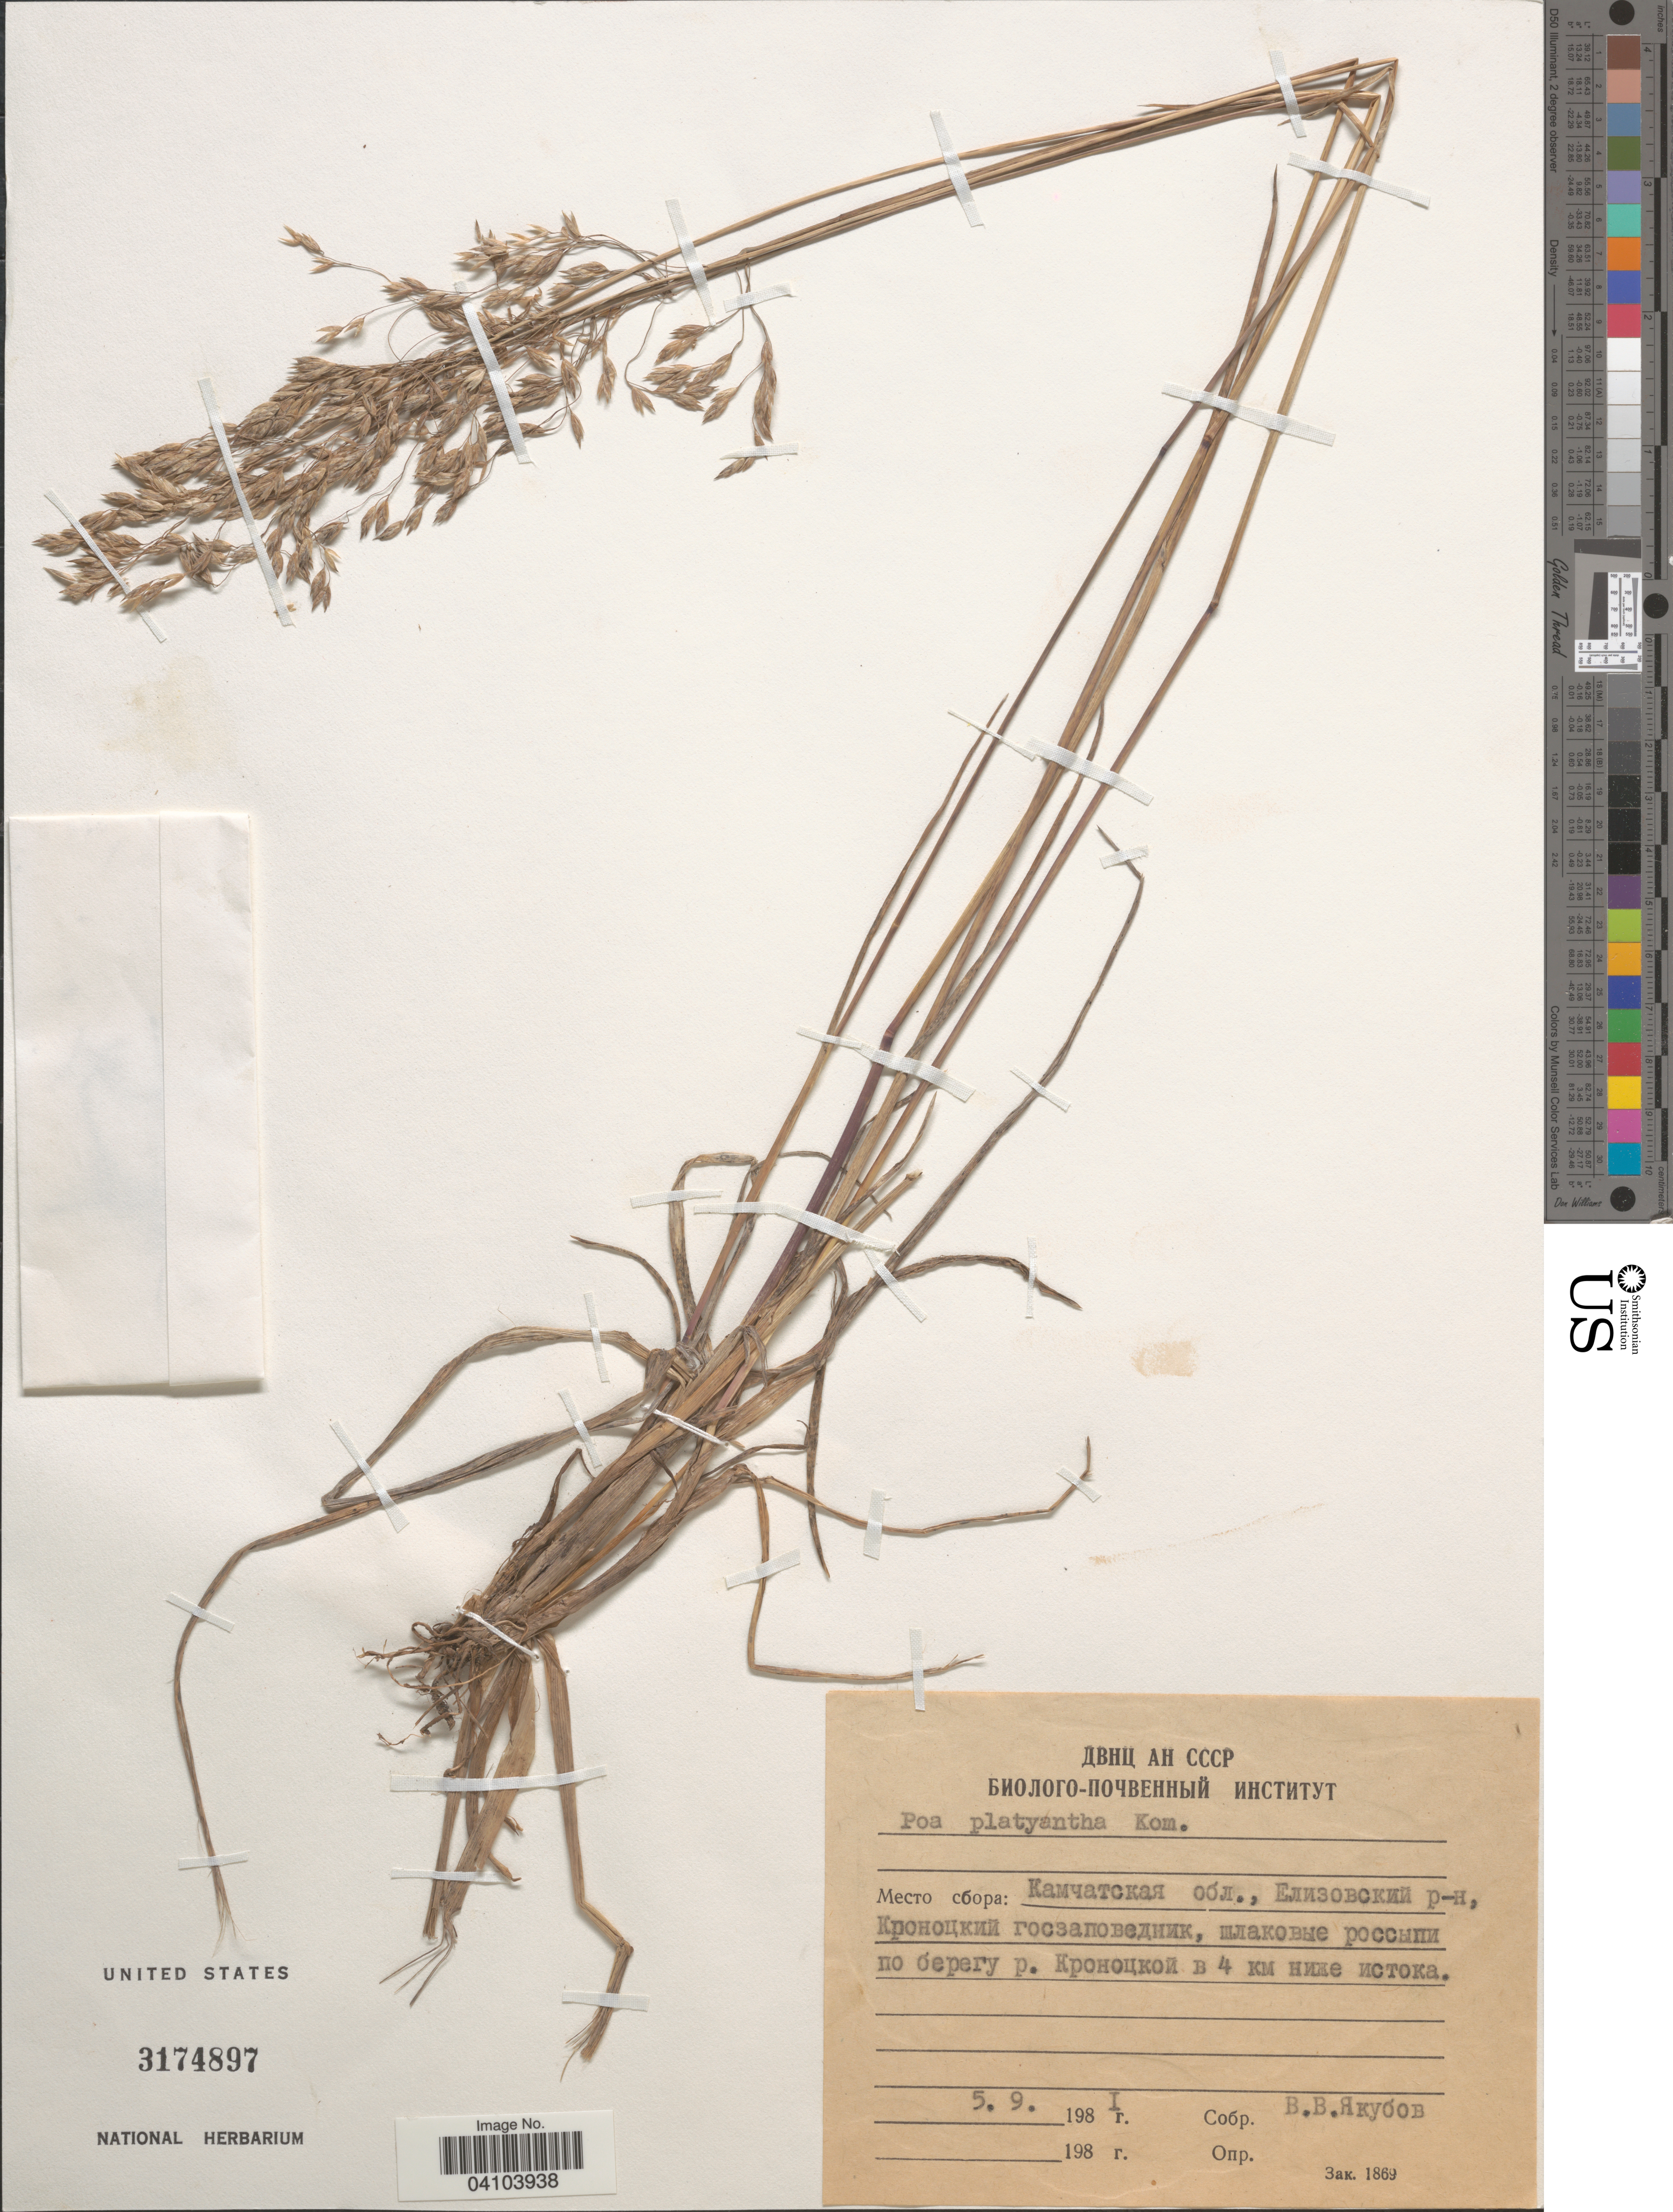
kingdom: Plantae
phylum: Tracheophyta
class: Liliopsida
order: Poales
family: Poaceae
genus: Poa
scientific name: Poa platyantha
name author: Kom.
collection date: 1981-09-05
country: Russian Federation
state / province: Kamchatka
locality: Yelizovskiy District, Kronotskiy State Natural Reserve, shore of river Kronotskaya, 4 km from river source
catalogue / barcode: US 3174897